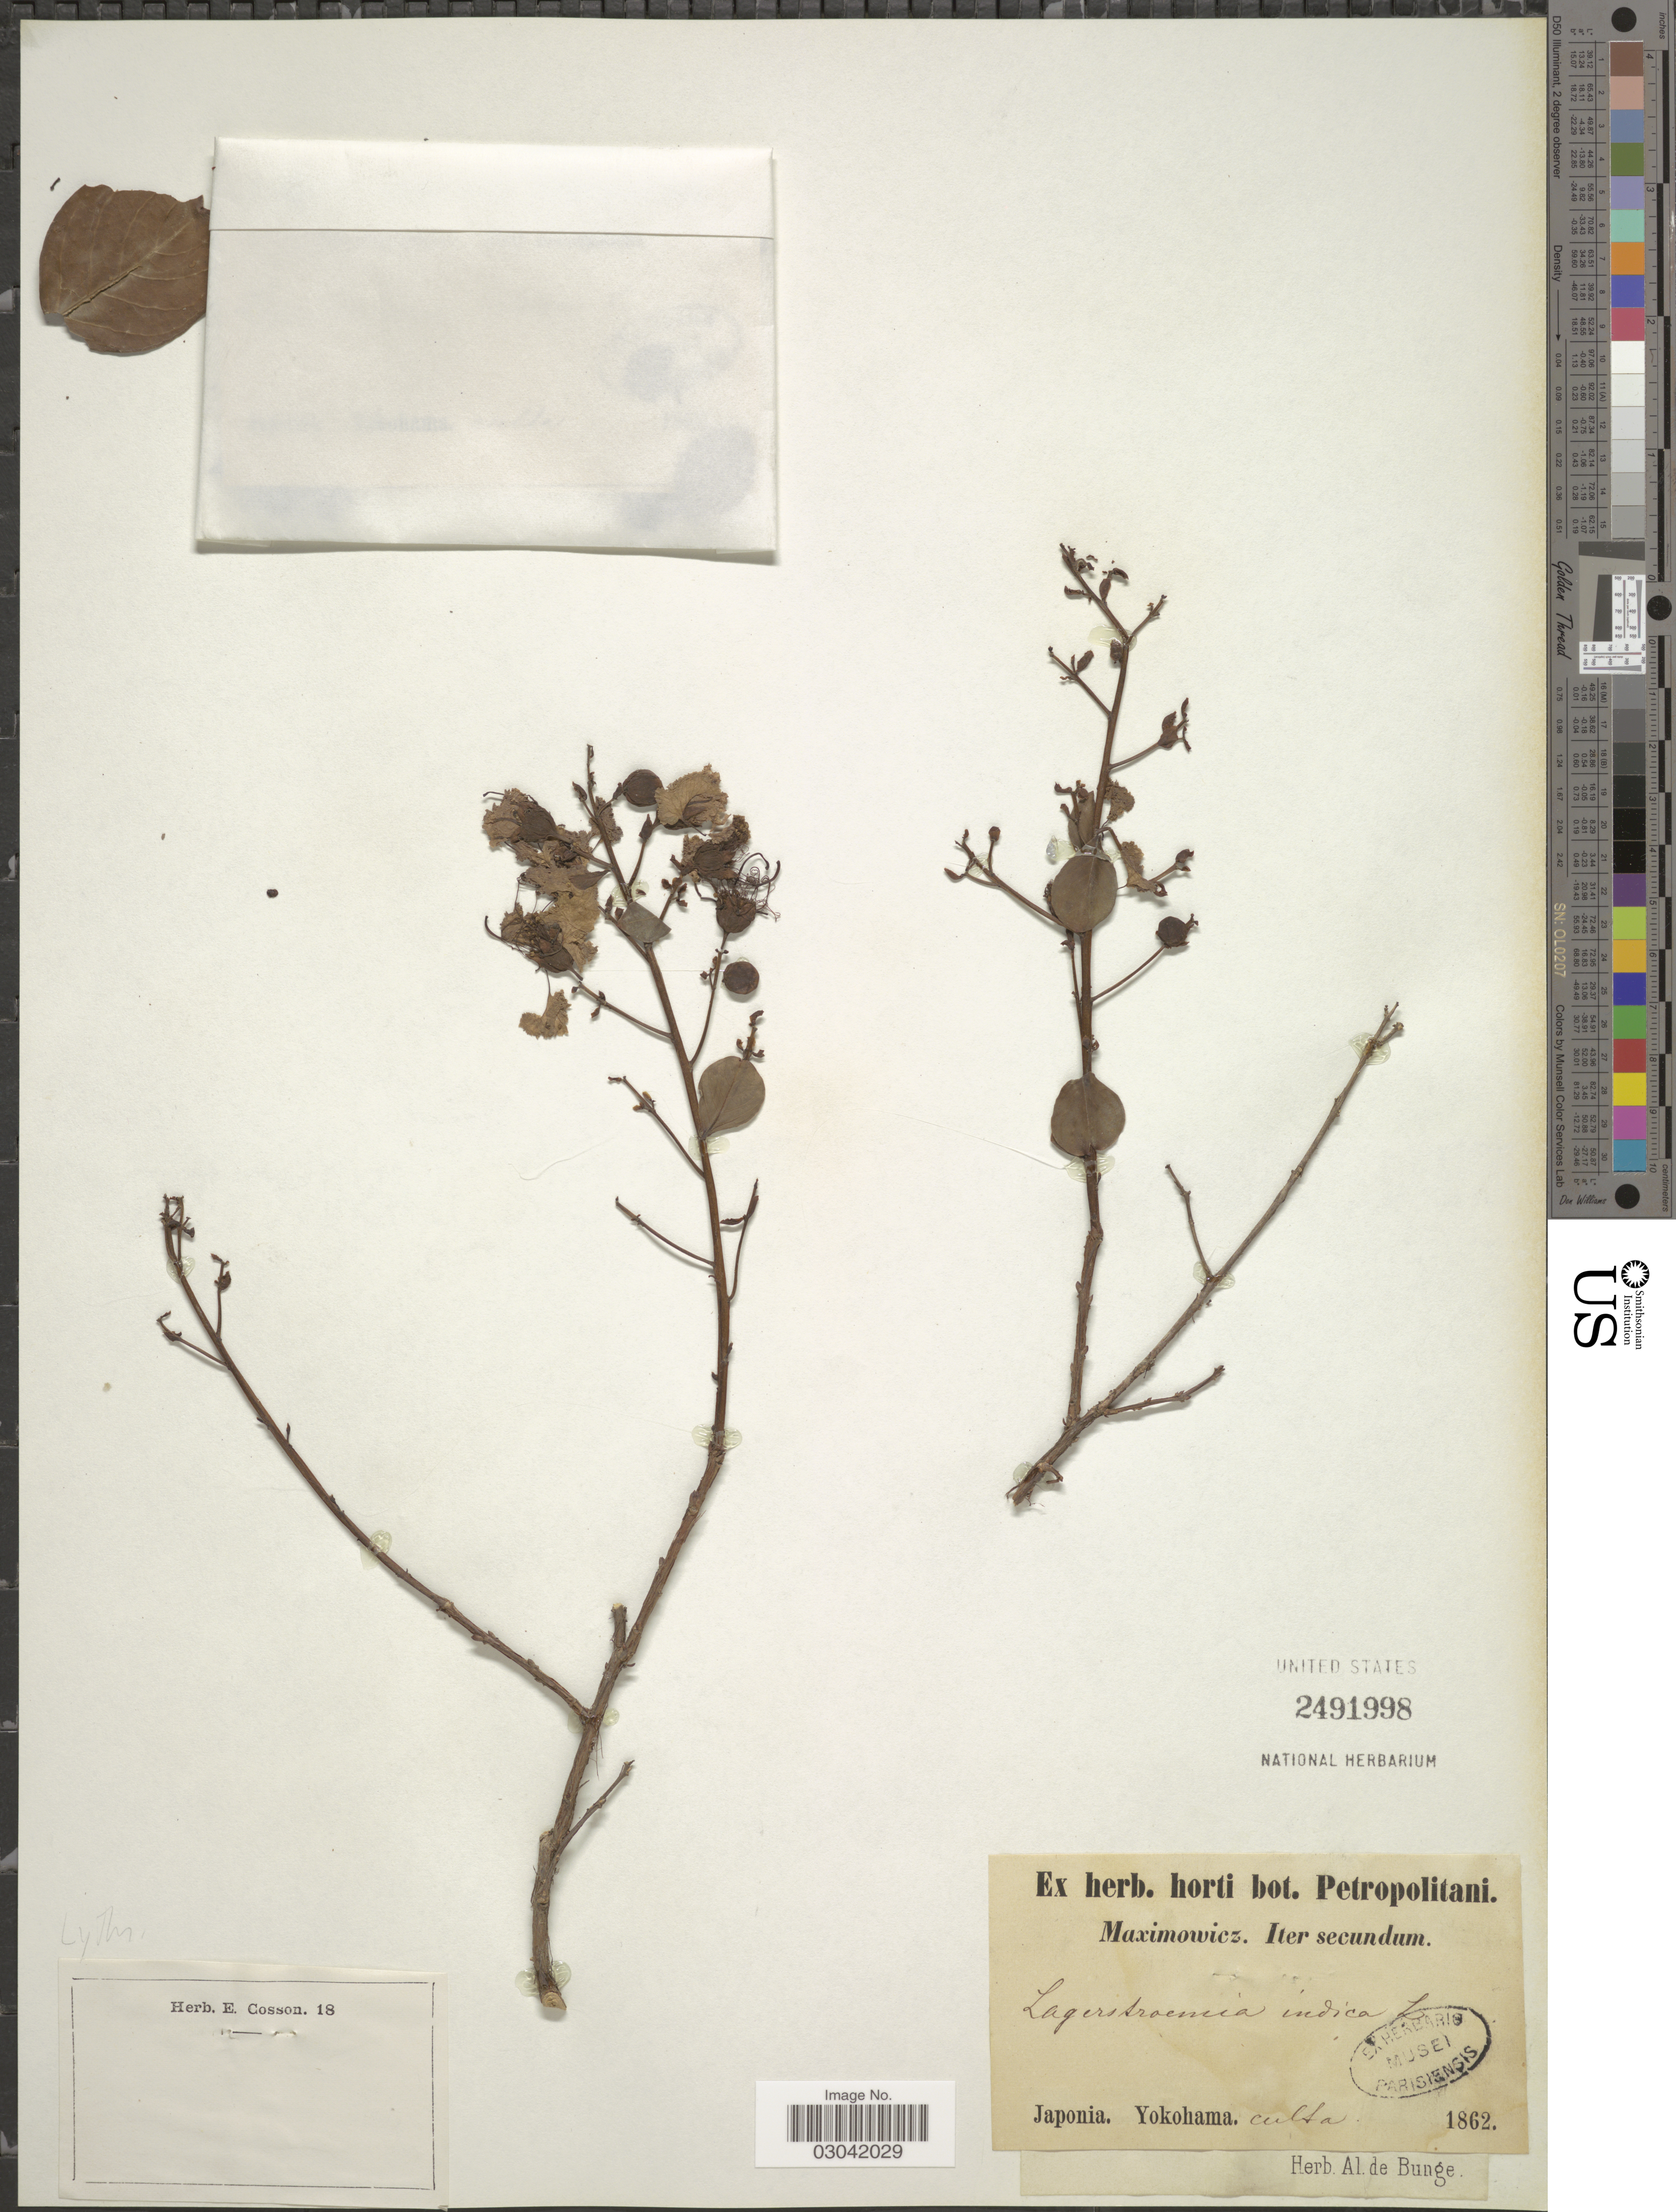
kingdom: Plantae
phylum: Tracheophyta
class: Magnoliopsida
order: Myrtales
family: Lythraceae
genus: Lagerstroemia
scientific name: Lagerstroemia indica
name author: L.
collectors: -. Maximowicz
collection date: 1862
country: Japan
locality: Yokohama.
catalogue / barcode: US 2491998